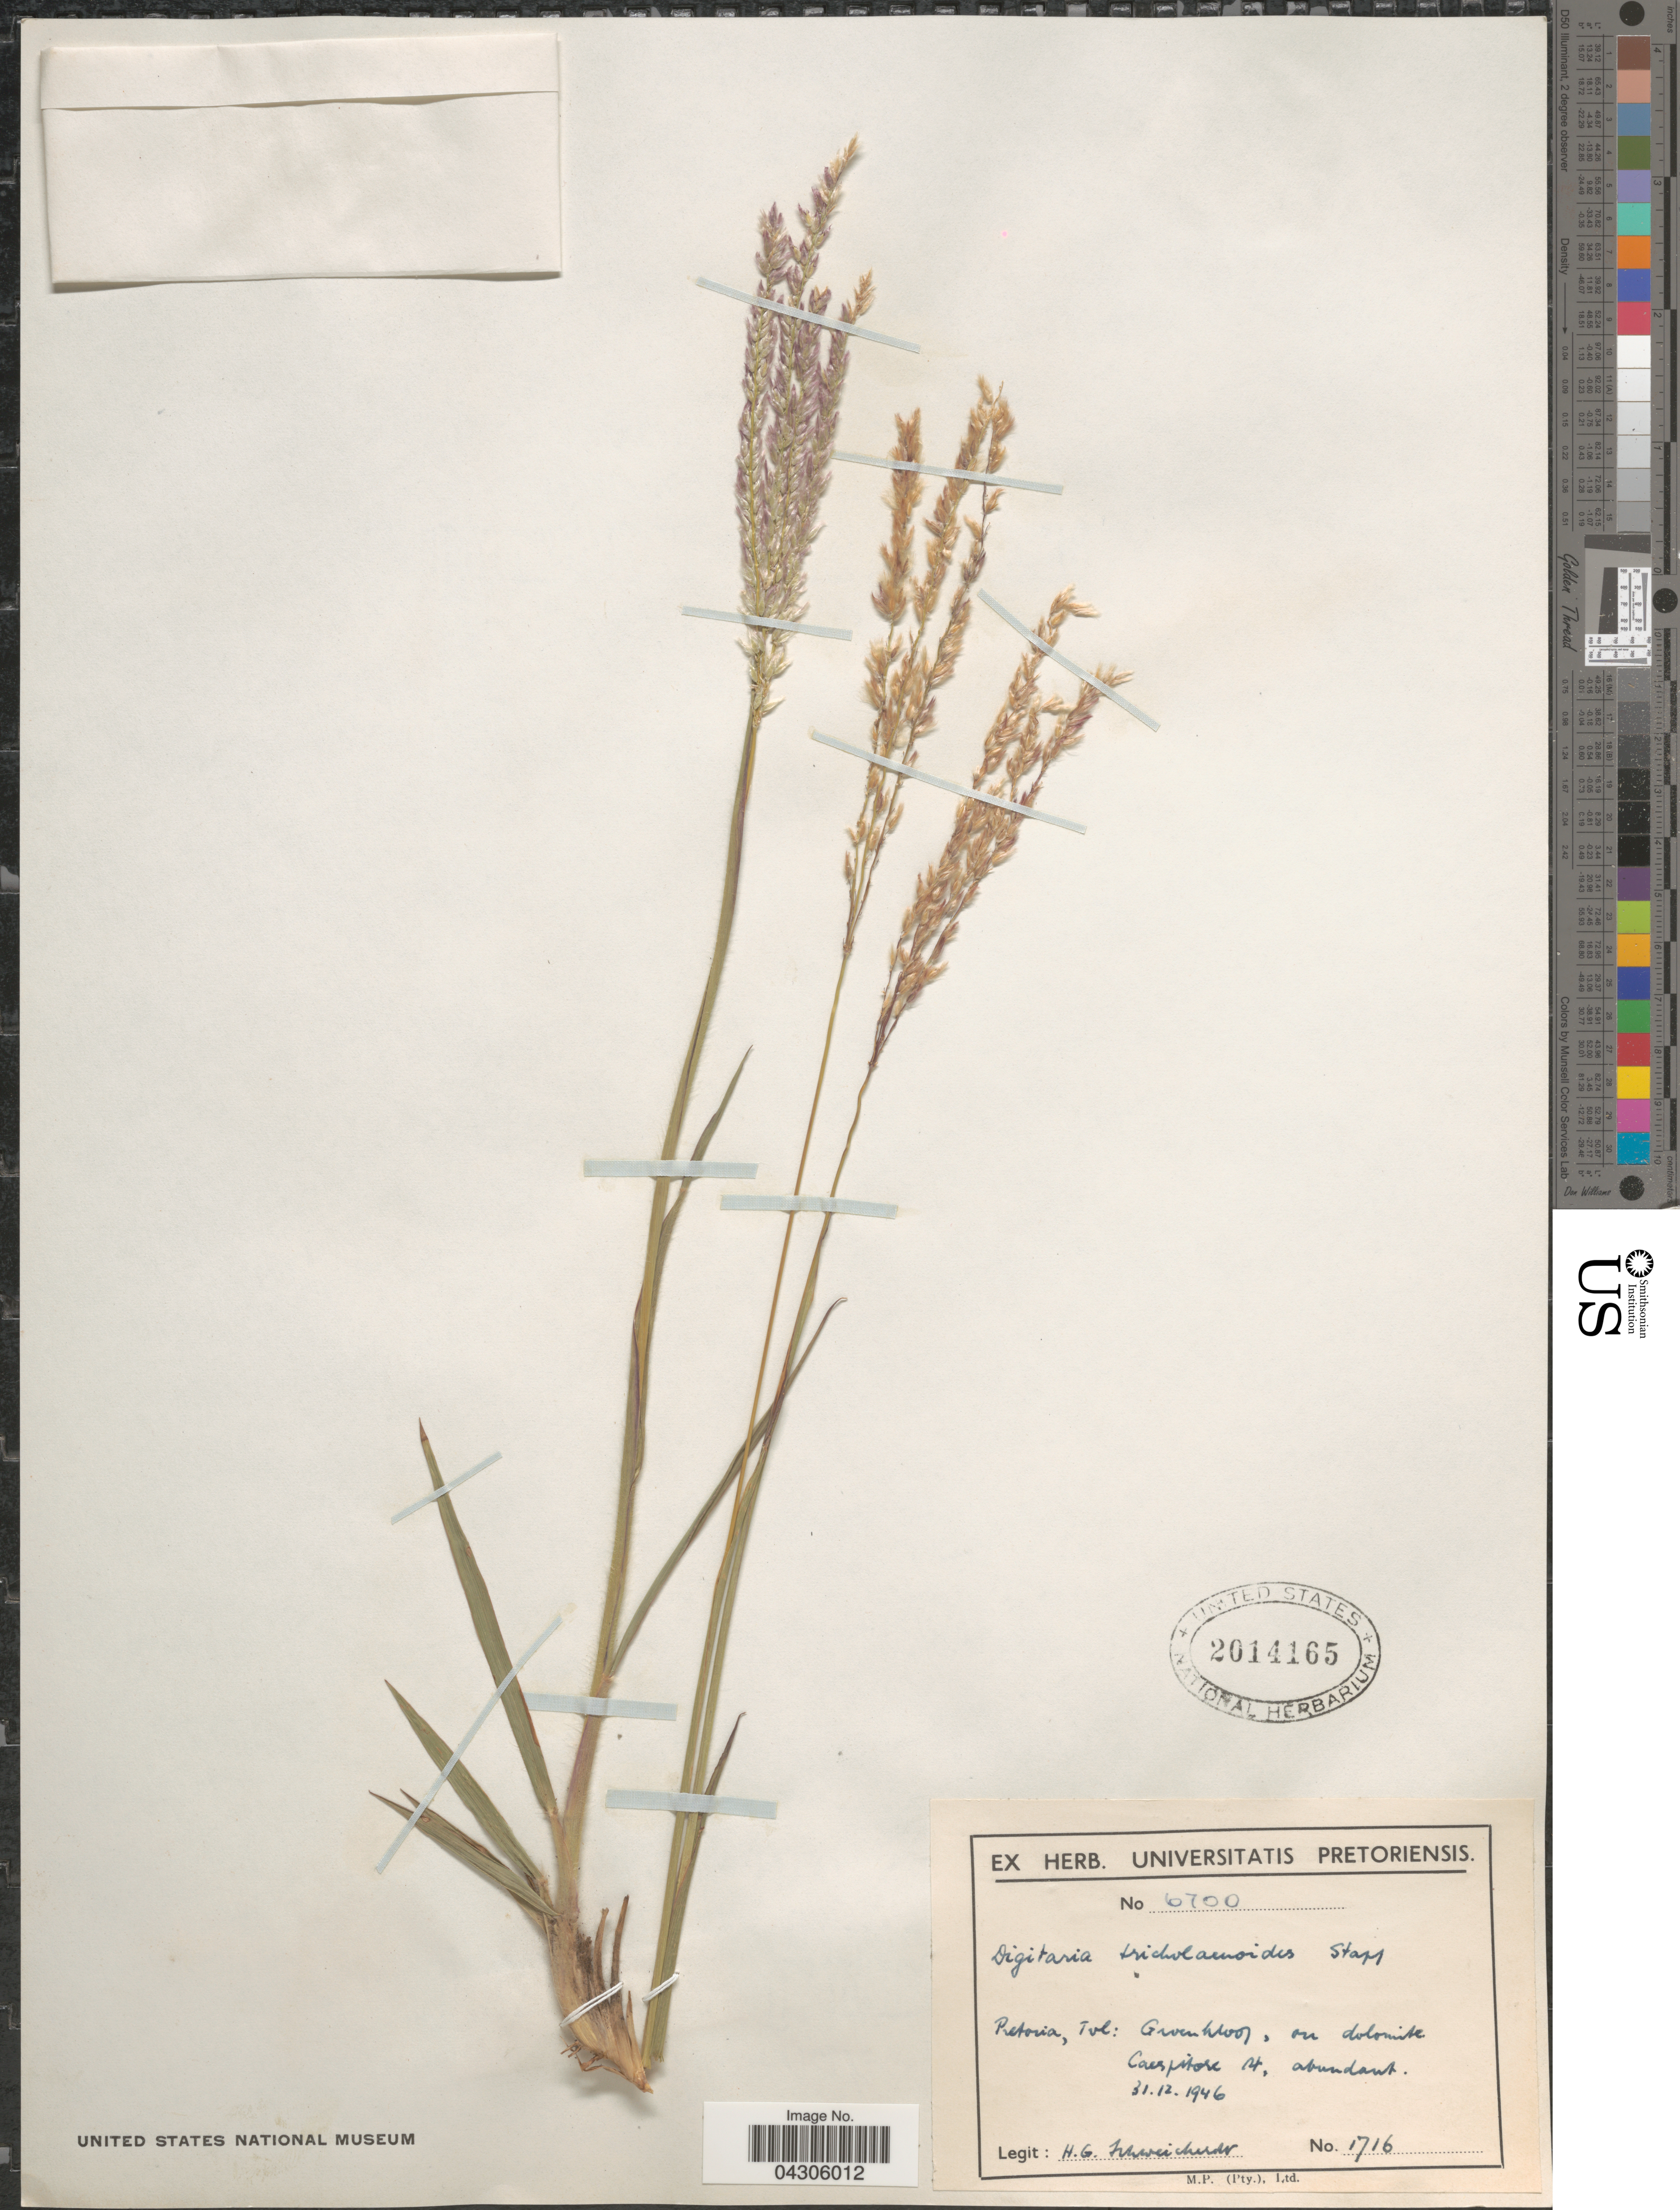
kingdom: Plantae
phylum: Tracheophyta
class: Liliopsida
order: Poales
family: Poaceae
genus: Digitaria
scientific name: Digitaria tricholaenoides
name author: Stapf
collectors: H. Schweickerdt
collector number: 1716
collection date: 1946-12-31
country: South Africa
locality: Pretoria, Tvl: Groenkloof.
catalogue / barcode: US 2014165